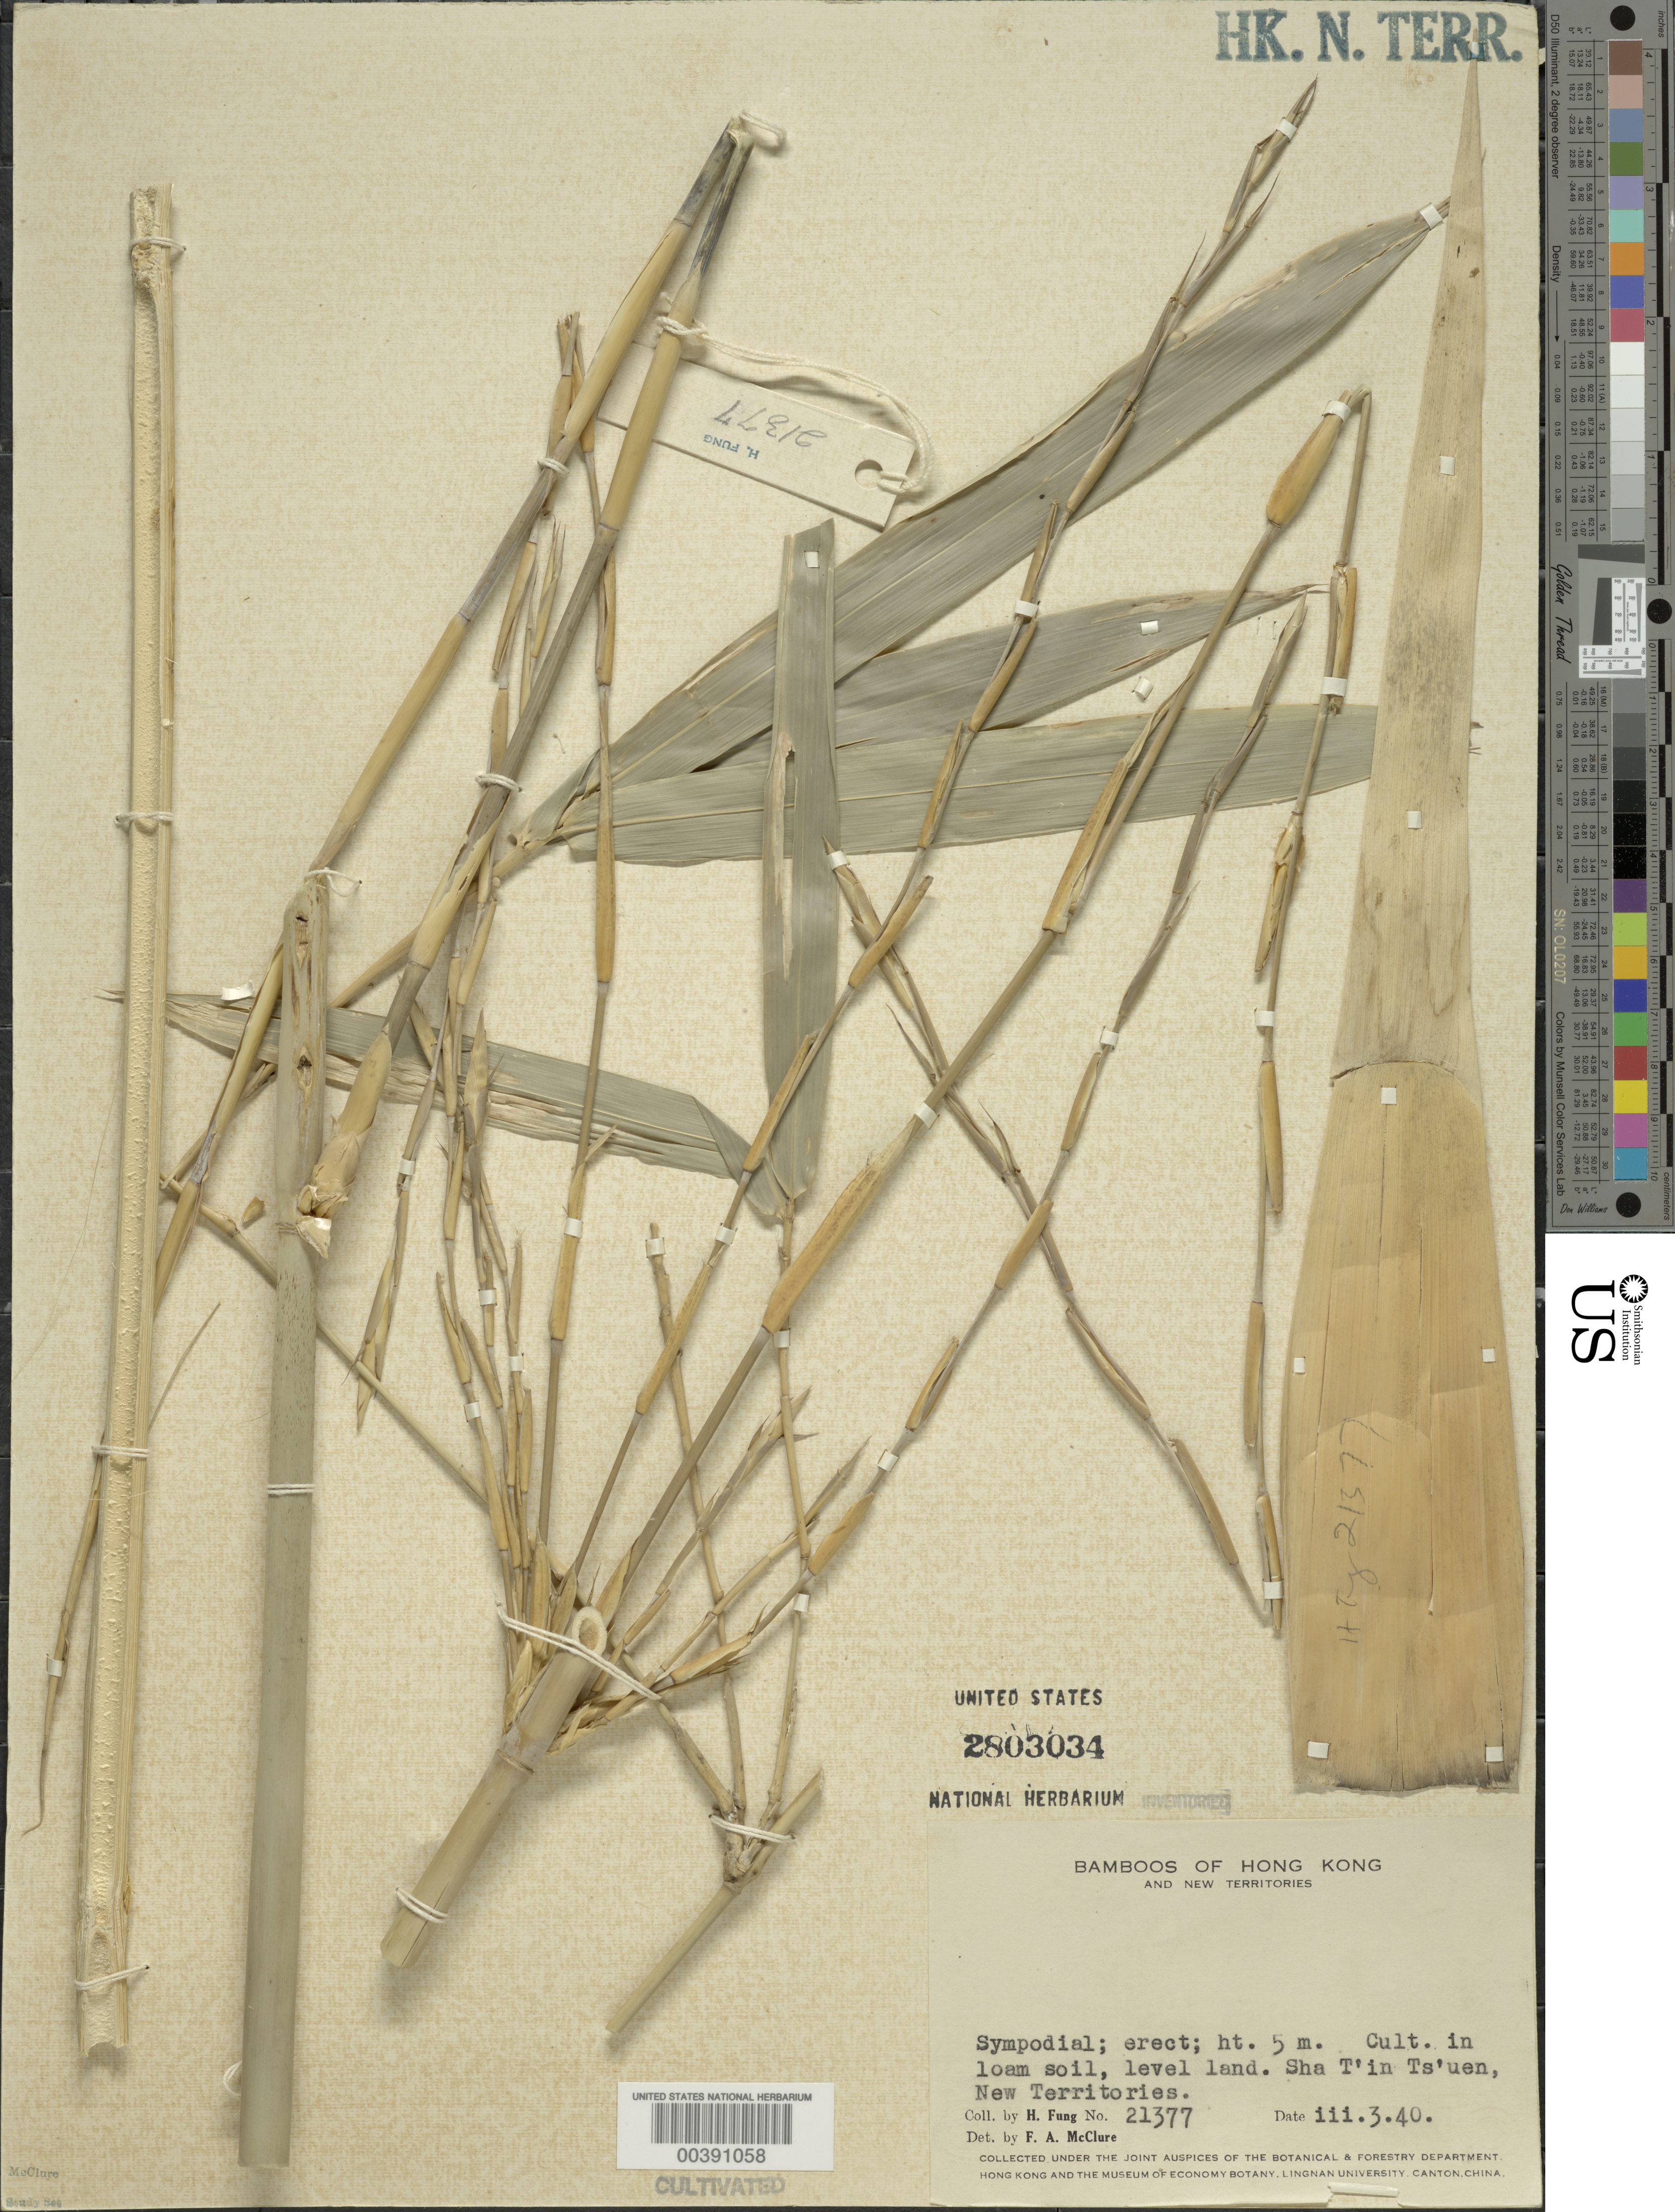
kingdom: Plantae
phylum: Tracheophyta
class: Liliopsida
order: Poales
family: Poaceae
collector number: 21377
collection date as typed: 03 Mar 1940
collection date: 1940-03-03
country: China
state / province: Hong Kong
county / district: New Territories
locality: Sha t'in ts'uen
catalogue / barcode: US 2803034